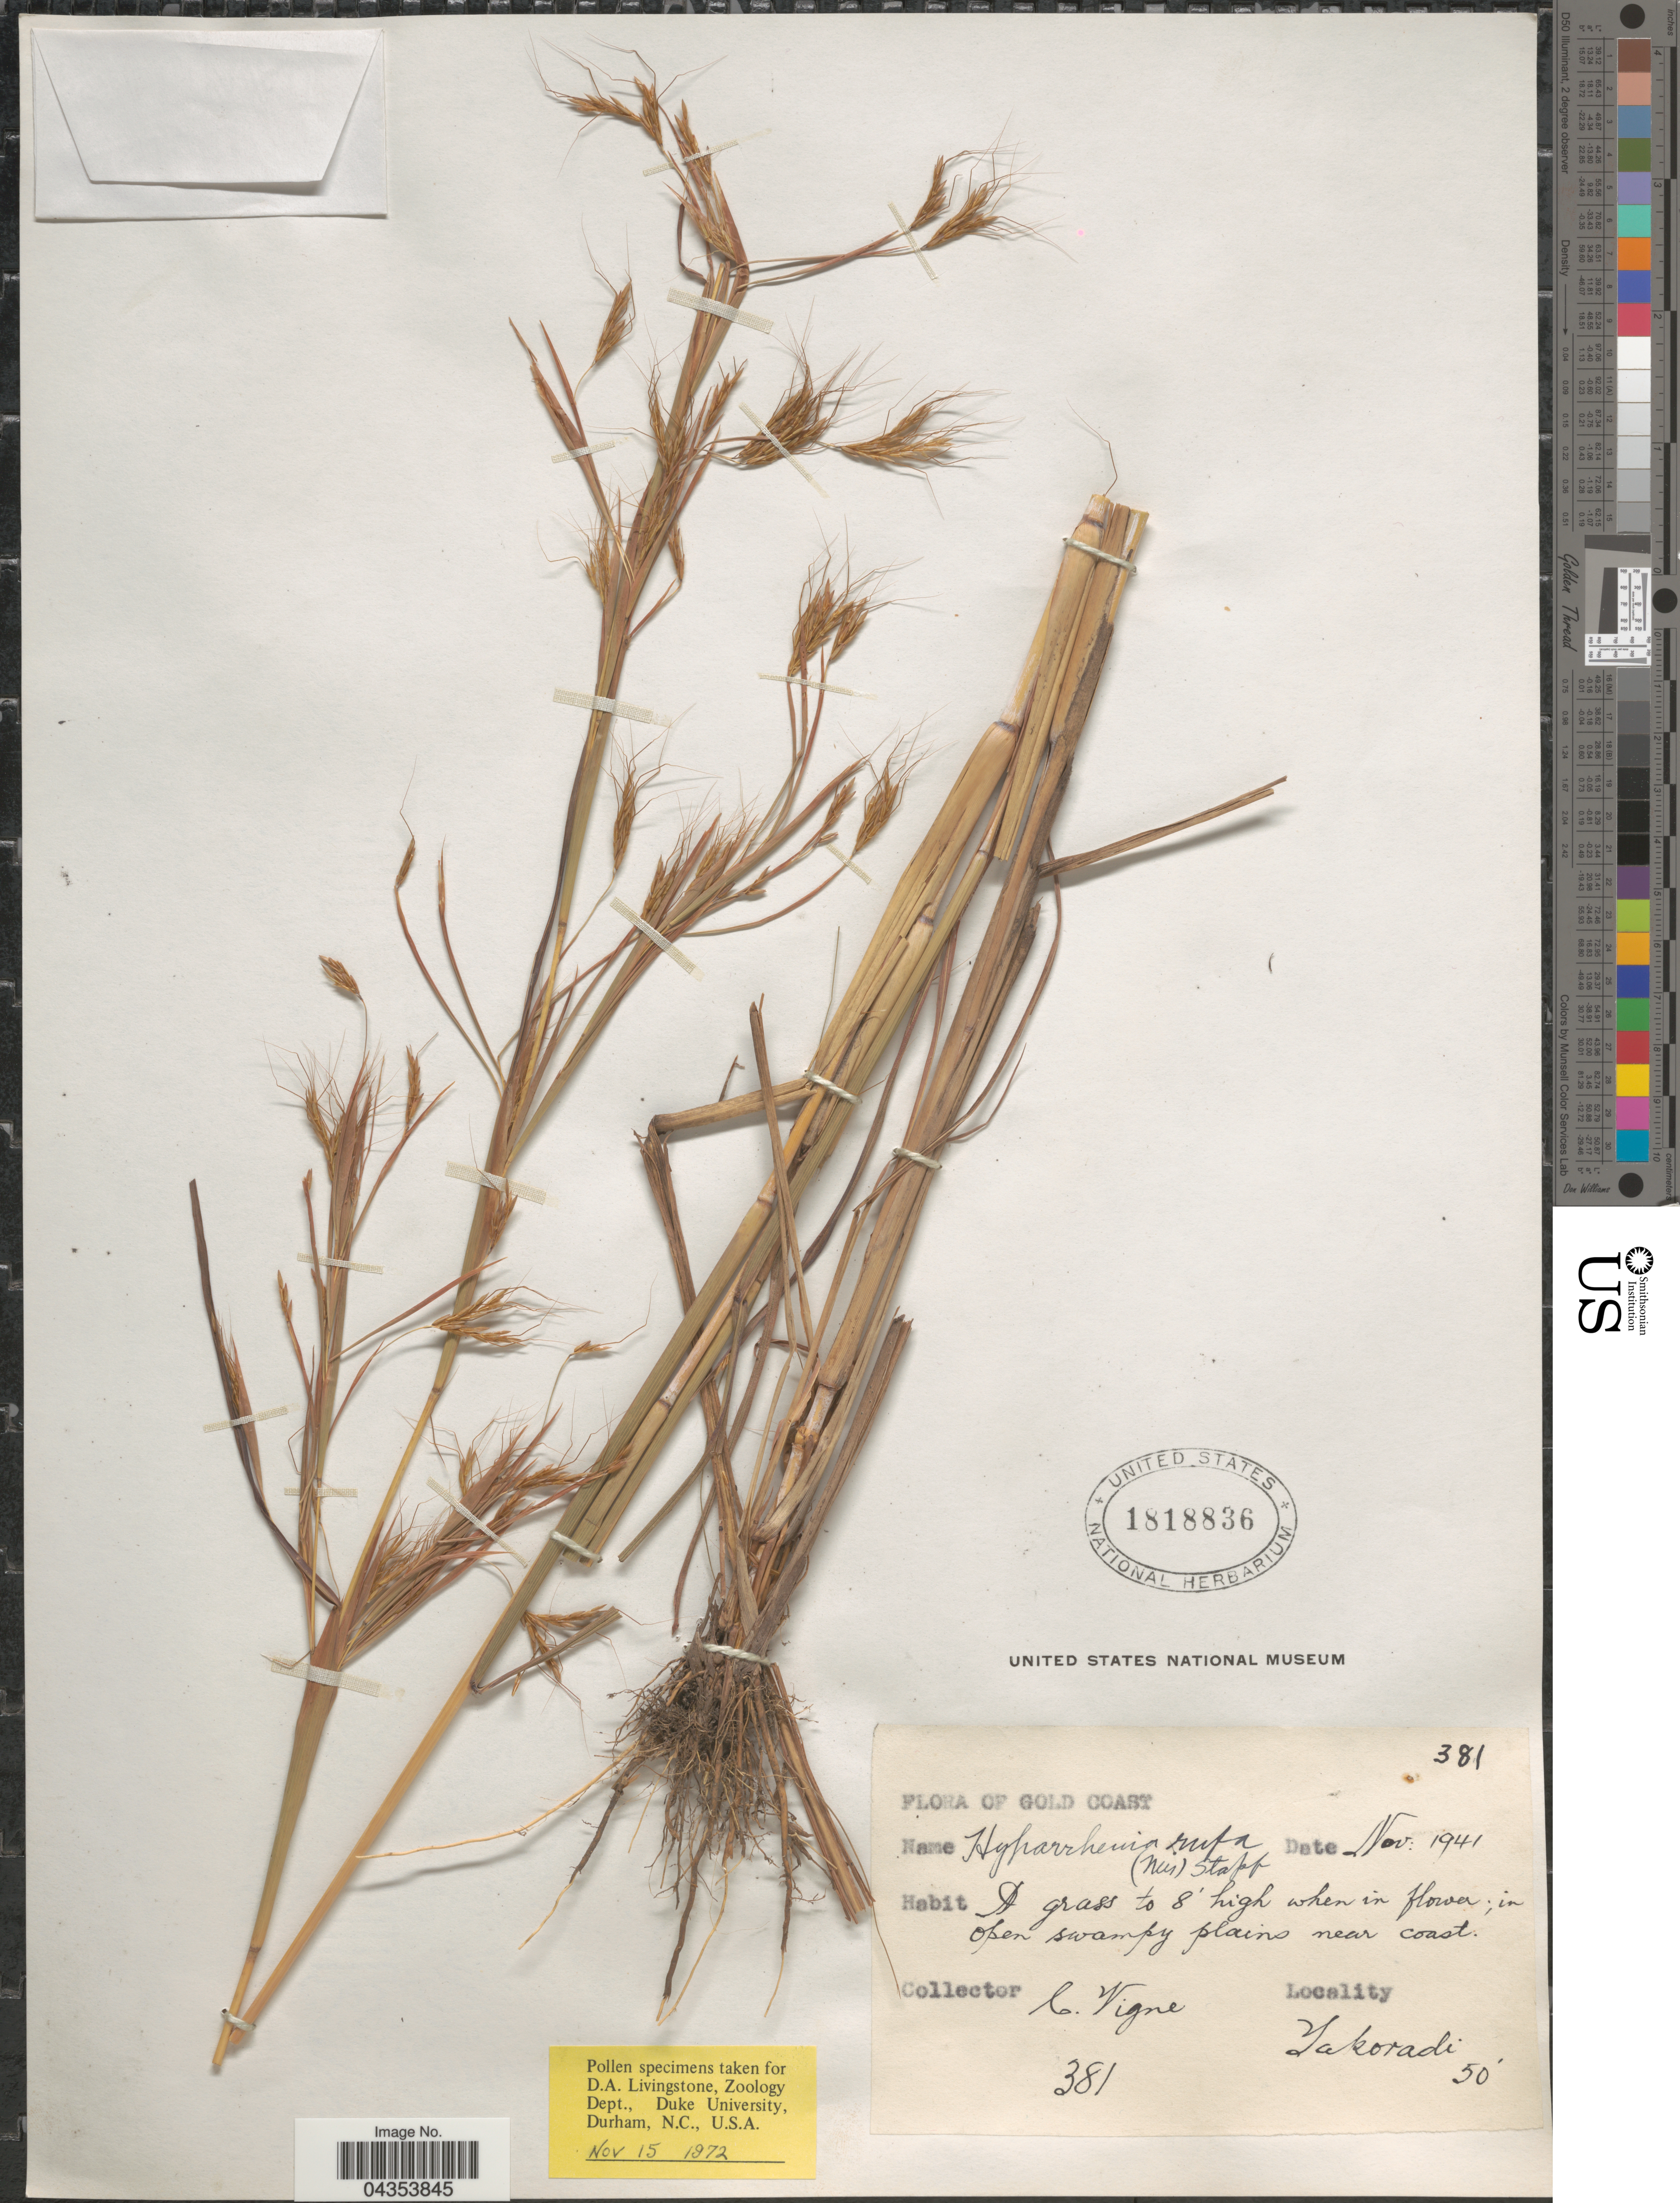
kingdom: Plantae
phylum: Tracheophyta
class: Liliopsida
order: Poales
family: Poaceae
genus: Hyparrhenia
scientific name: Hyparrhenia rufa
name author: (Nees) Stapf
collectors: C. Vigne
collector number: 381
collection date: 1941-11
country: Ghana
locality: Yakoradi.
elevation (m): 15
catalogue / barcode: US 1818836